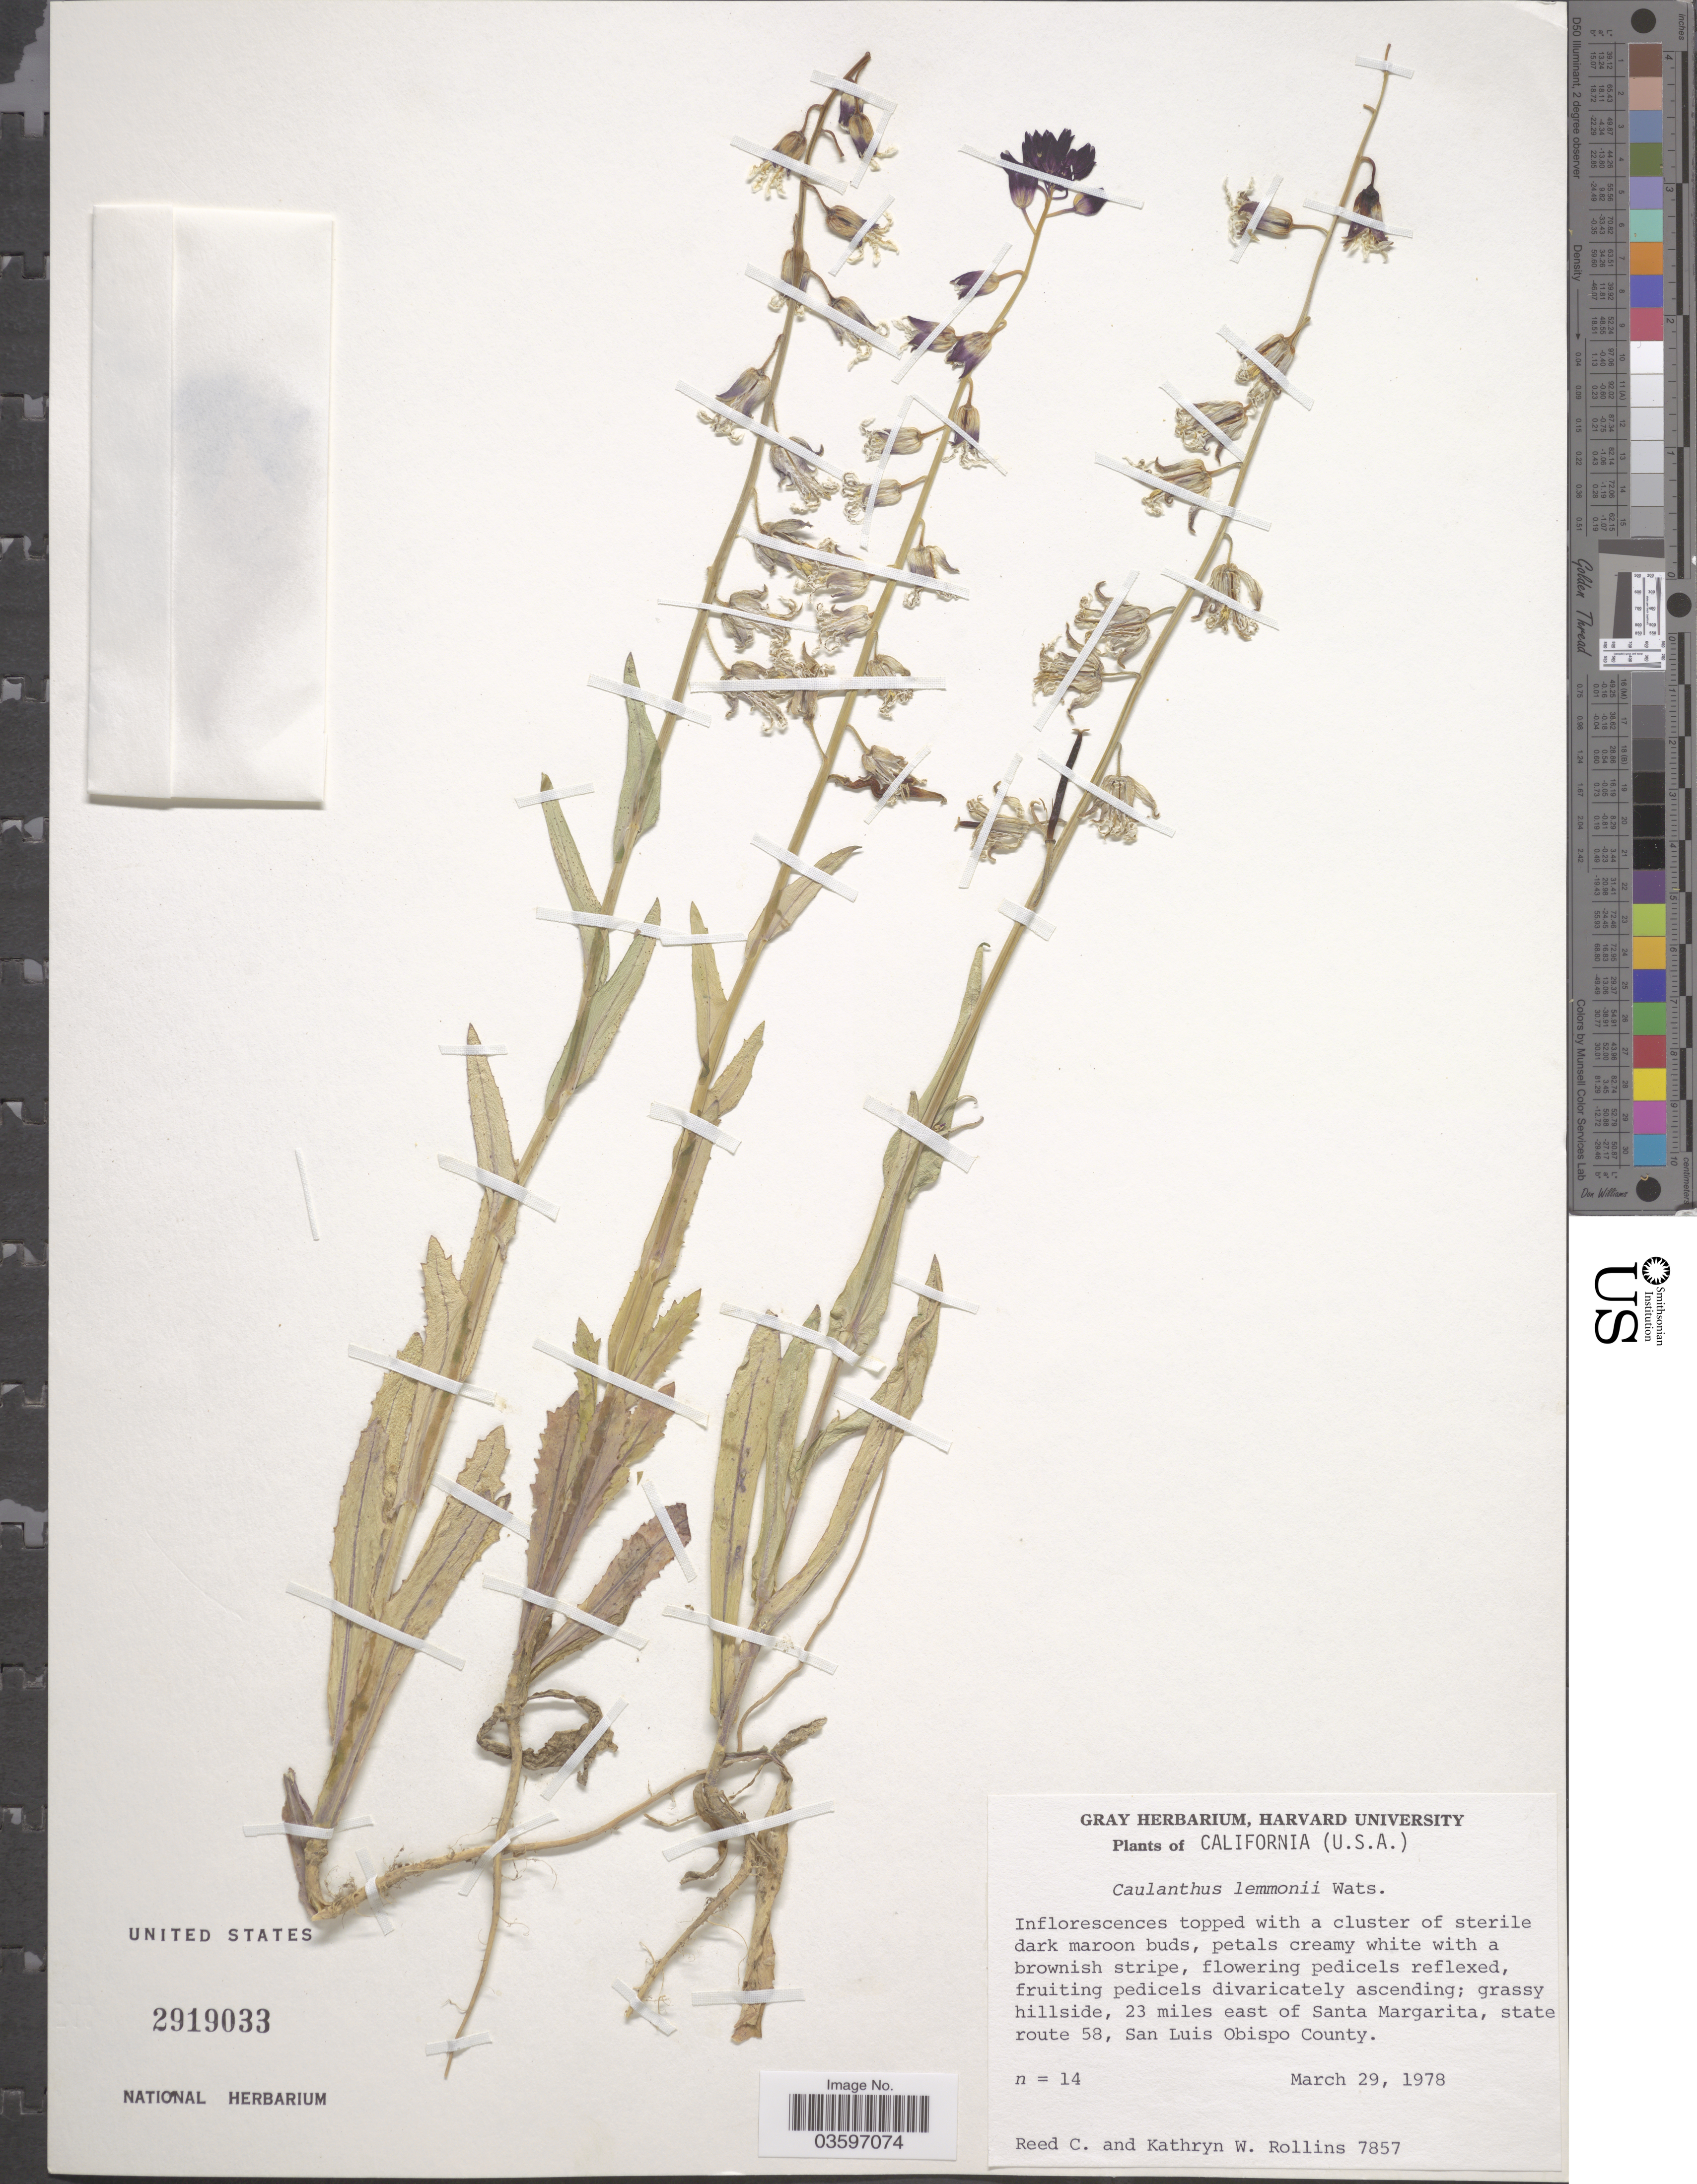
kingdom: Plantae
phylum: Tracheophyta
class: Magnoliopsida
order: Brassicales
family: Brassicaceae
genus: Caulanthus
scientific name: Caulanthus lemmonii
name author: S. Watson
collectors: R. C. Rollins & K. W. Rollins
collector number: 7857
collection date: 1978-03-29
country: United States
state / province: California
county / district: San Luis Obispo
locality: Grassy hillside, 23 miles east of Santa Margarita, state route 58, San Luis Obispo County.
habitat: grassy hillside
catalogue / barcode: US 2919033